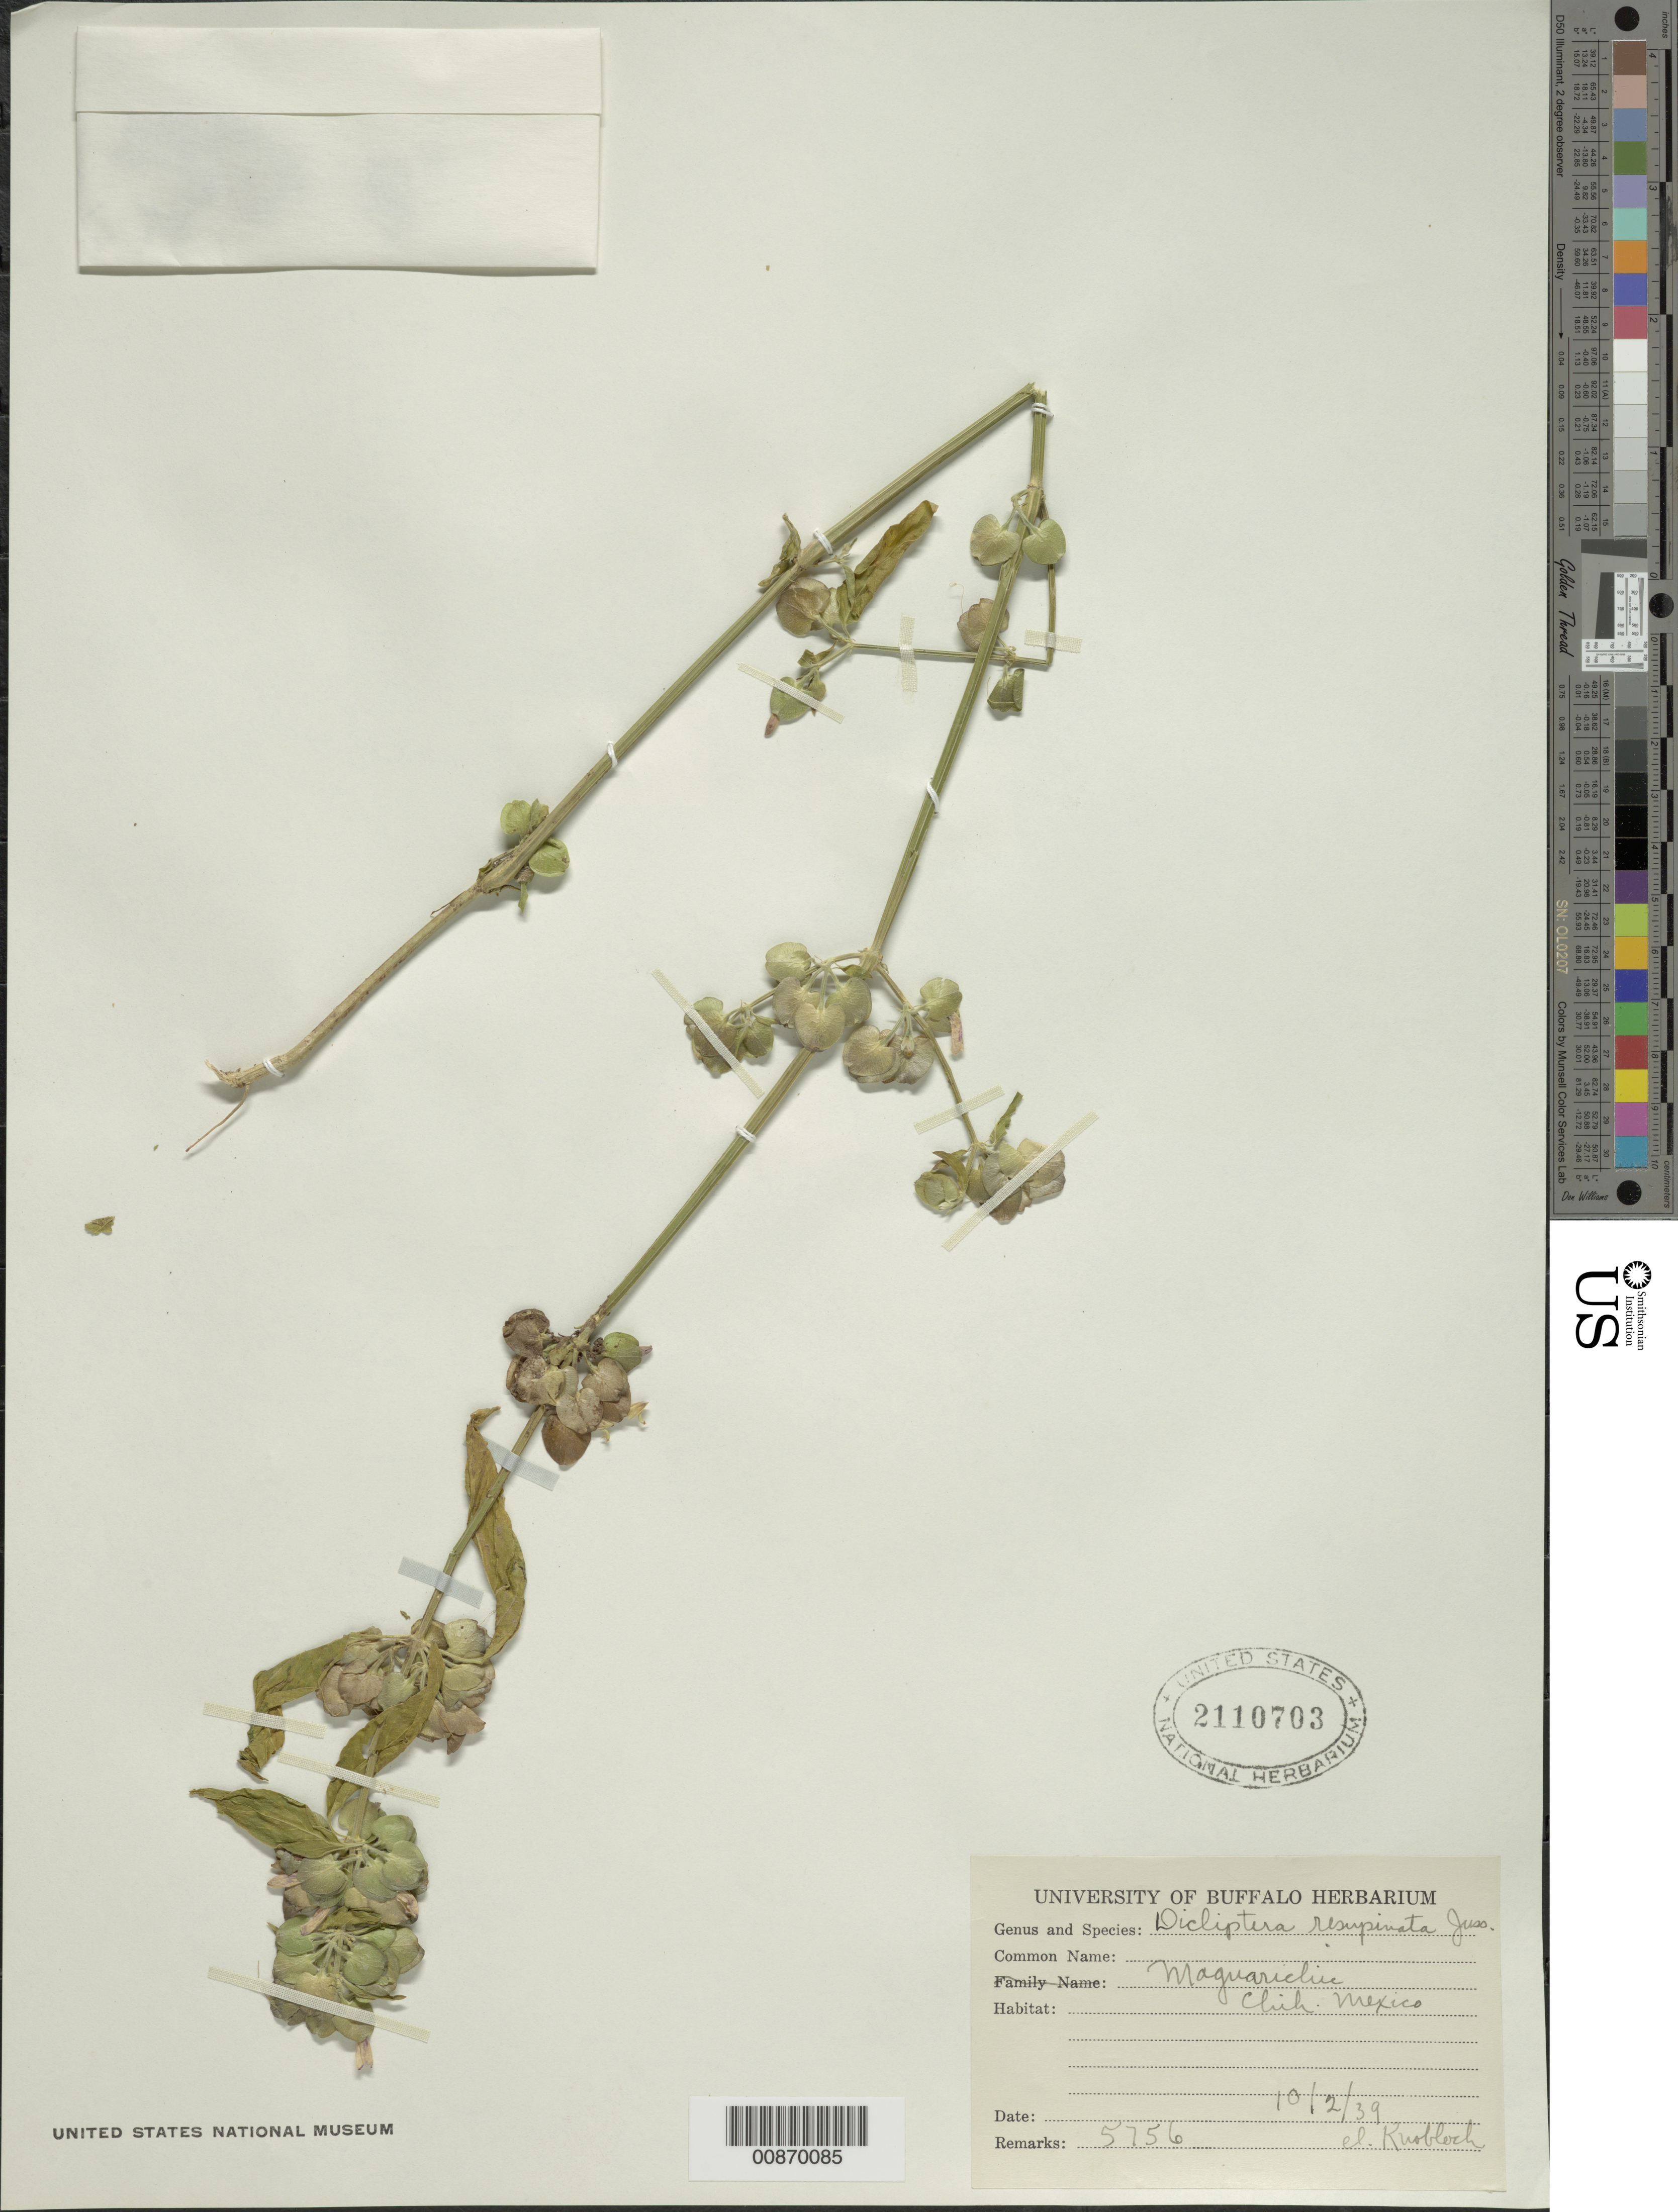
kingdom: Plantae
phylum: Tracheophyta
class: Magnoliopsida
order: Lamiales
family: Acanthaceae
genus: Dicliptera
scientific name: Dicliptera resupinata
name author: (Vahl) Juss.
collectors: I. W. Knobloch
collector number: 5756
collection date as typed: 02 Oct 1939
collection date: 1939-10-02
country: Mexico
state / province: Chihuahua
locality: Maguarichic, Chihuahua.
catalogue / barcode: US 2110703